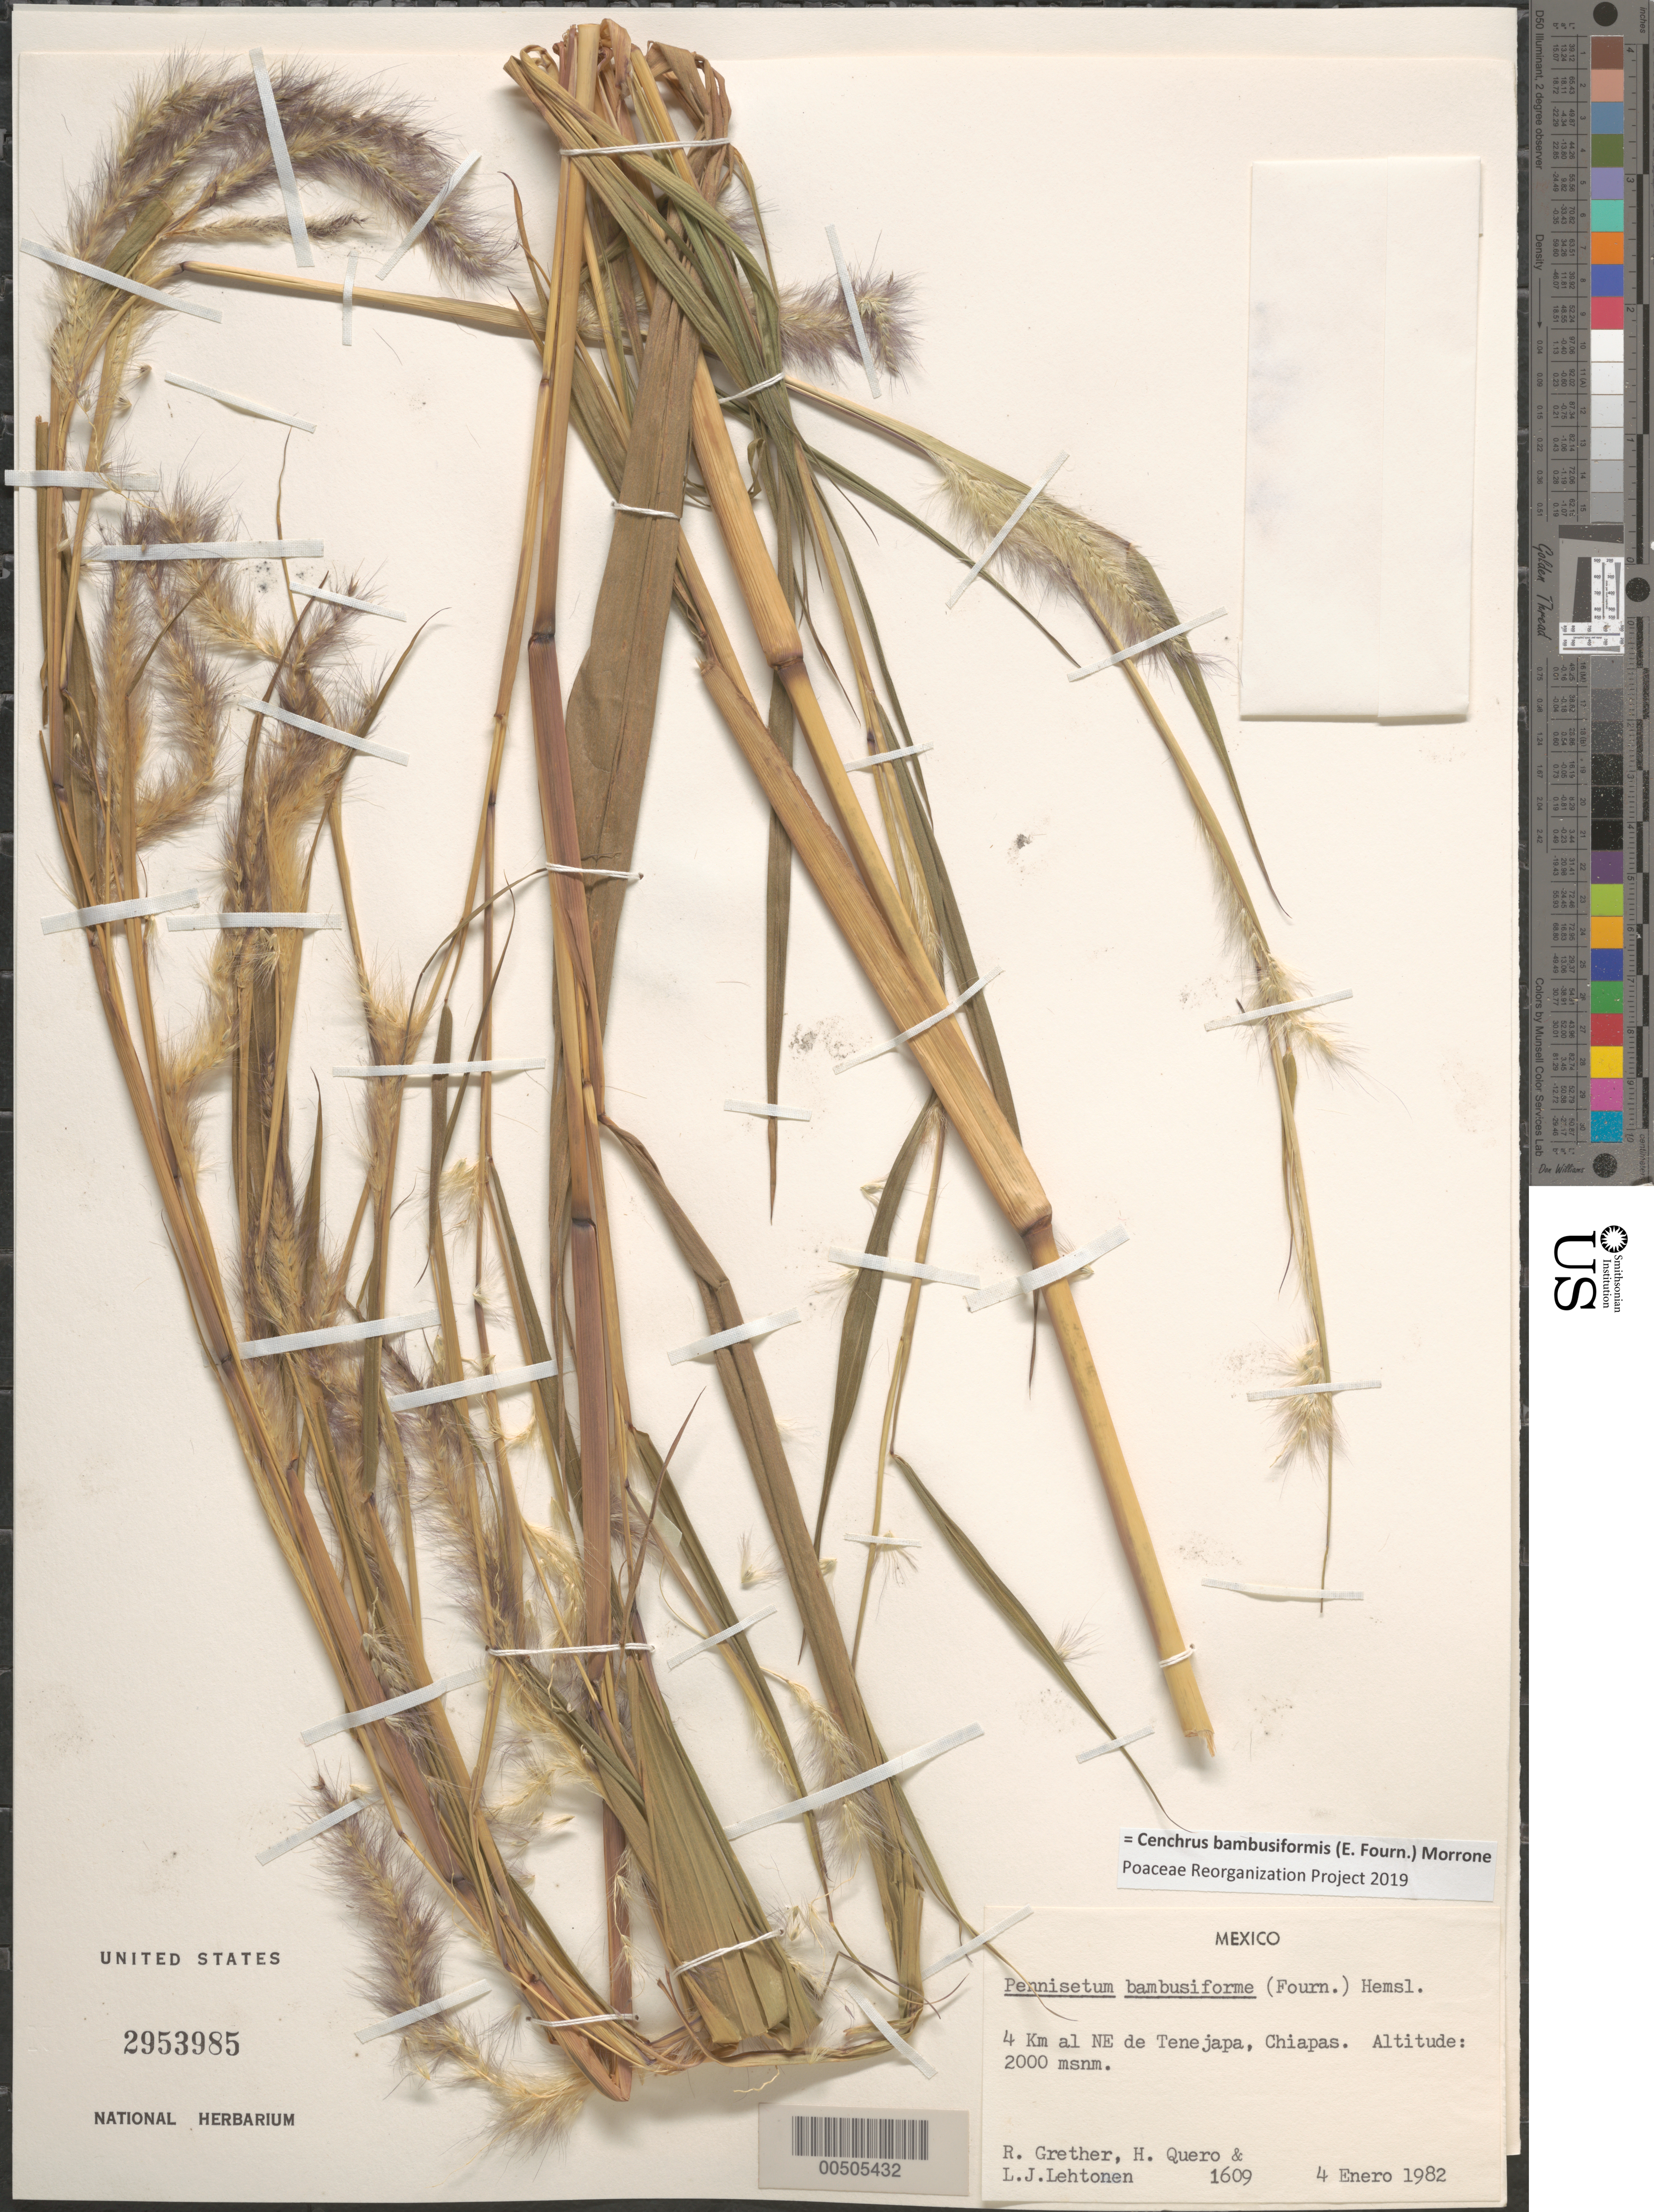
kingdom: Plantae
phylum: Tracheophyta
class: Liliopsida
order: Poales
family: Poaceae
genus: Cenchrus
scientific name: Cenchrus bambusiformis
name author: (E. Fourn.) Morrone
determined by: Poaceae Reorganization Project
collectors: R. Grether, H. Quero & L. Lehtonen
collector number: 1609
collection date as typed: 4 Jan 1982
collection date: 1982-01-04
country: Mexico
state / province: Chiapas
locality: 4 km NE of Tenejapa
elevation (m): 2000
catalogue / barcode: US 2953985